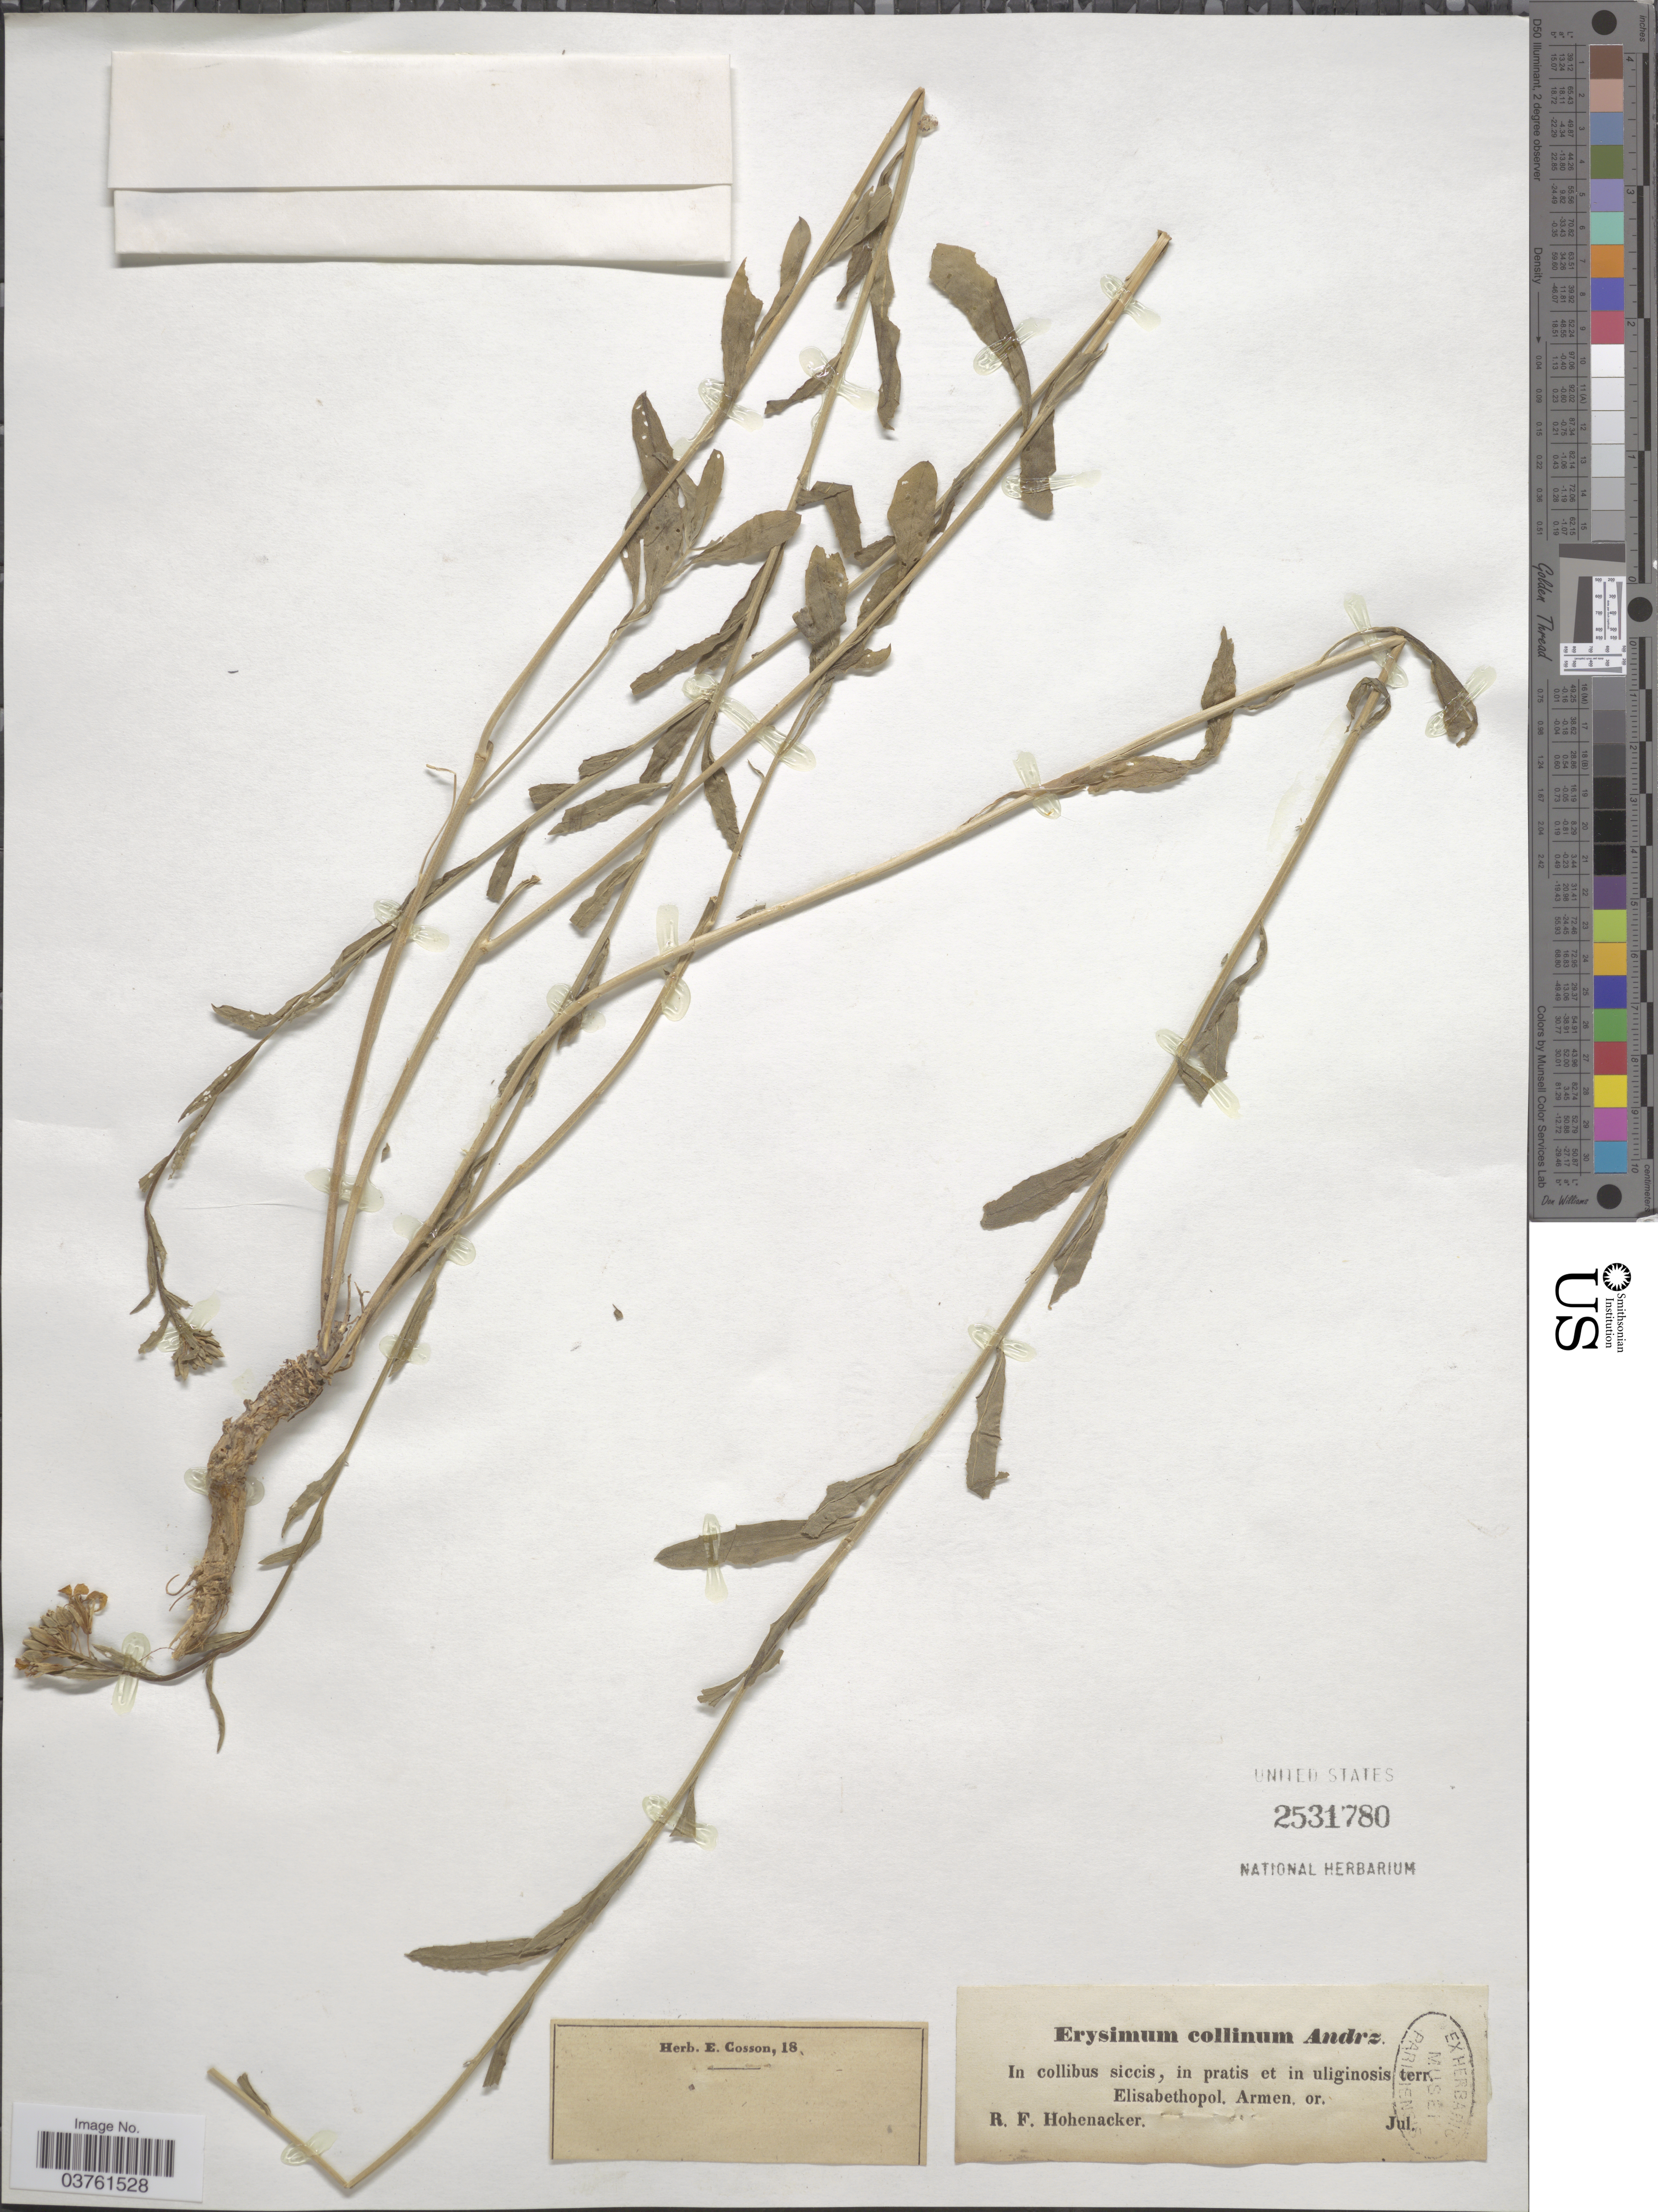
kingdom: Plantae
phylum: Tracheophyta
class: Magnoliopsida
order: Brassicales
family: Brassicaceae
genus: Erysimum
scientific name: Erysimum collinum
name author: Andrz.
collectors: R. F. Hohenacker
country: Azerbaijan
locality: In collibus siccis, in pratis et in uliginosis terr. Elisabethopol, Armen. or.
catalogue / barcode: US 2531780